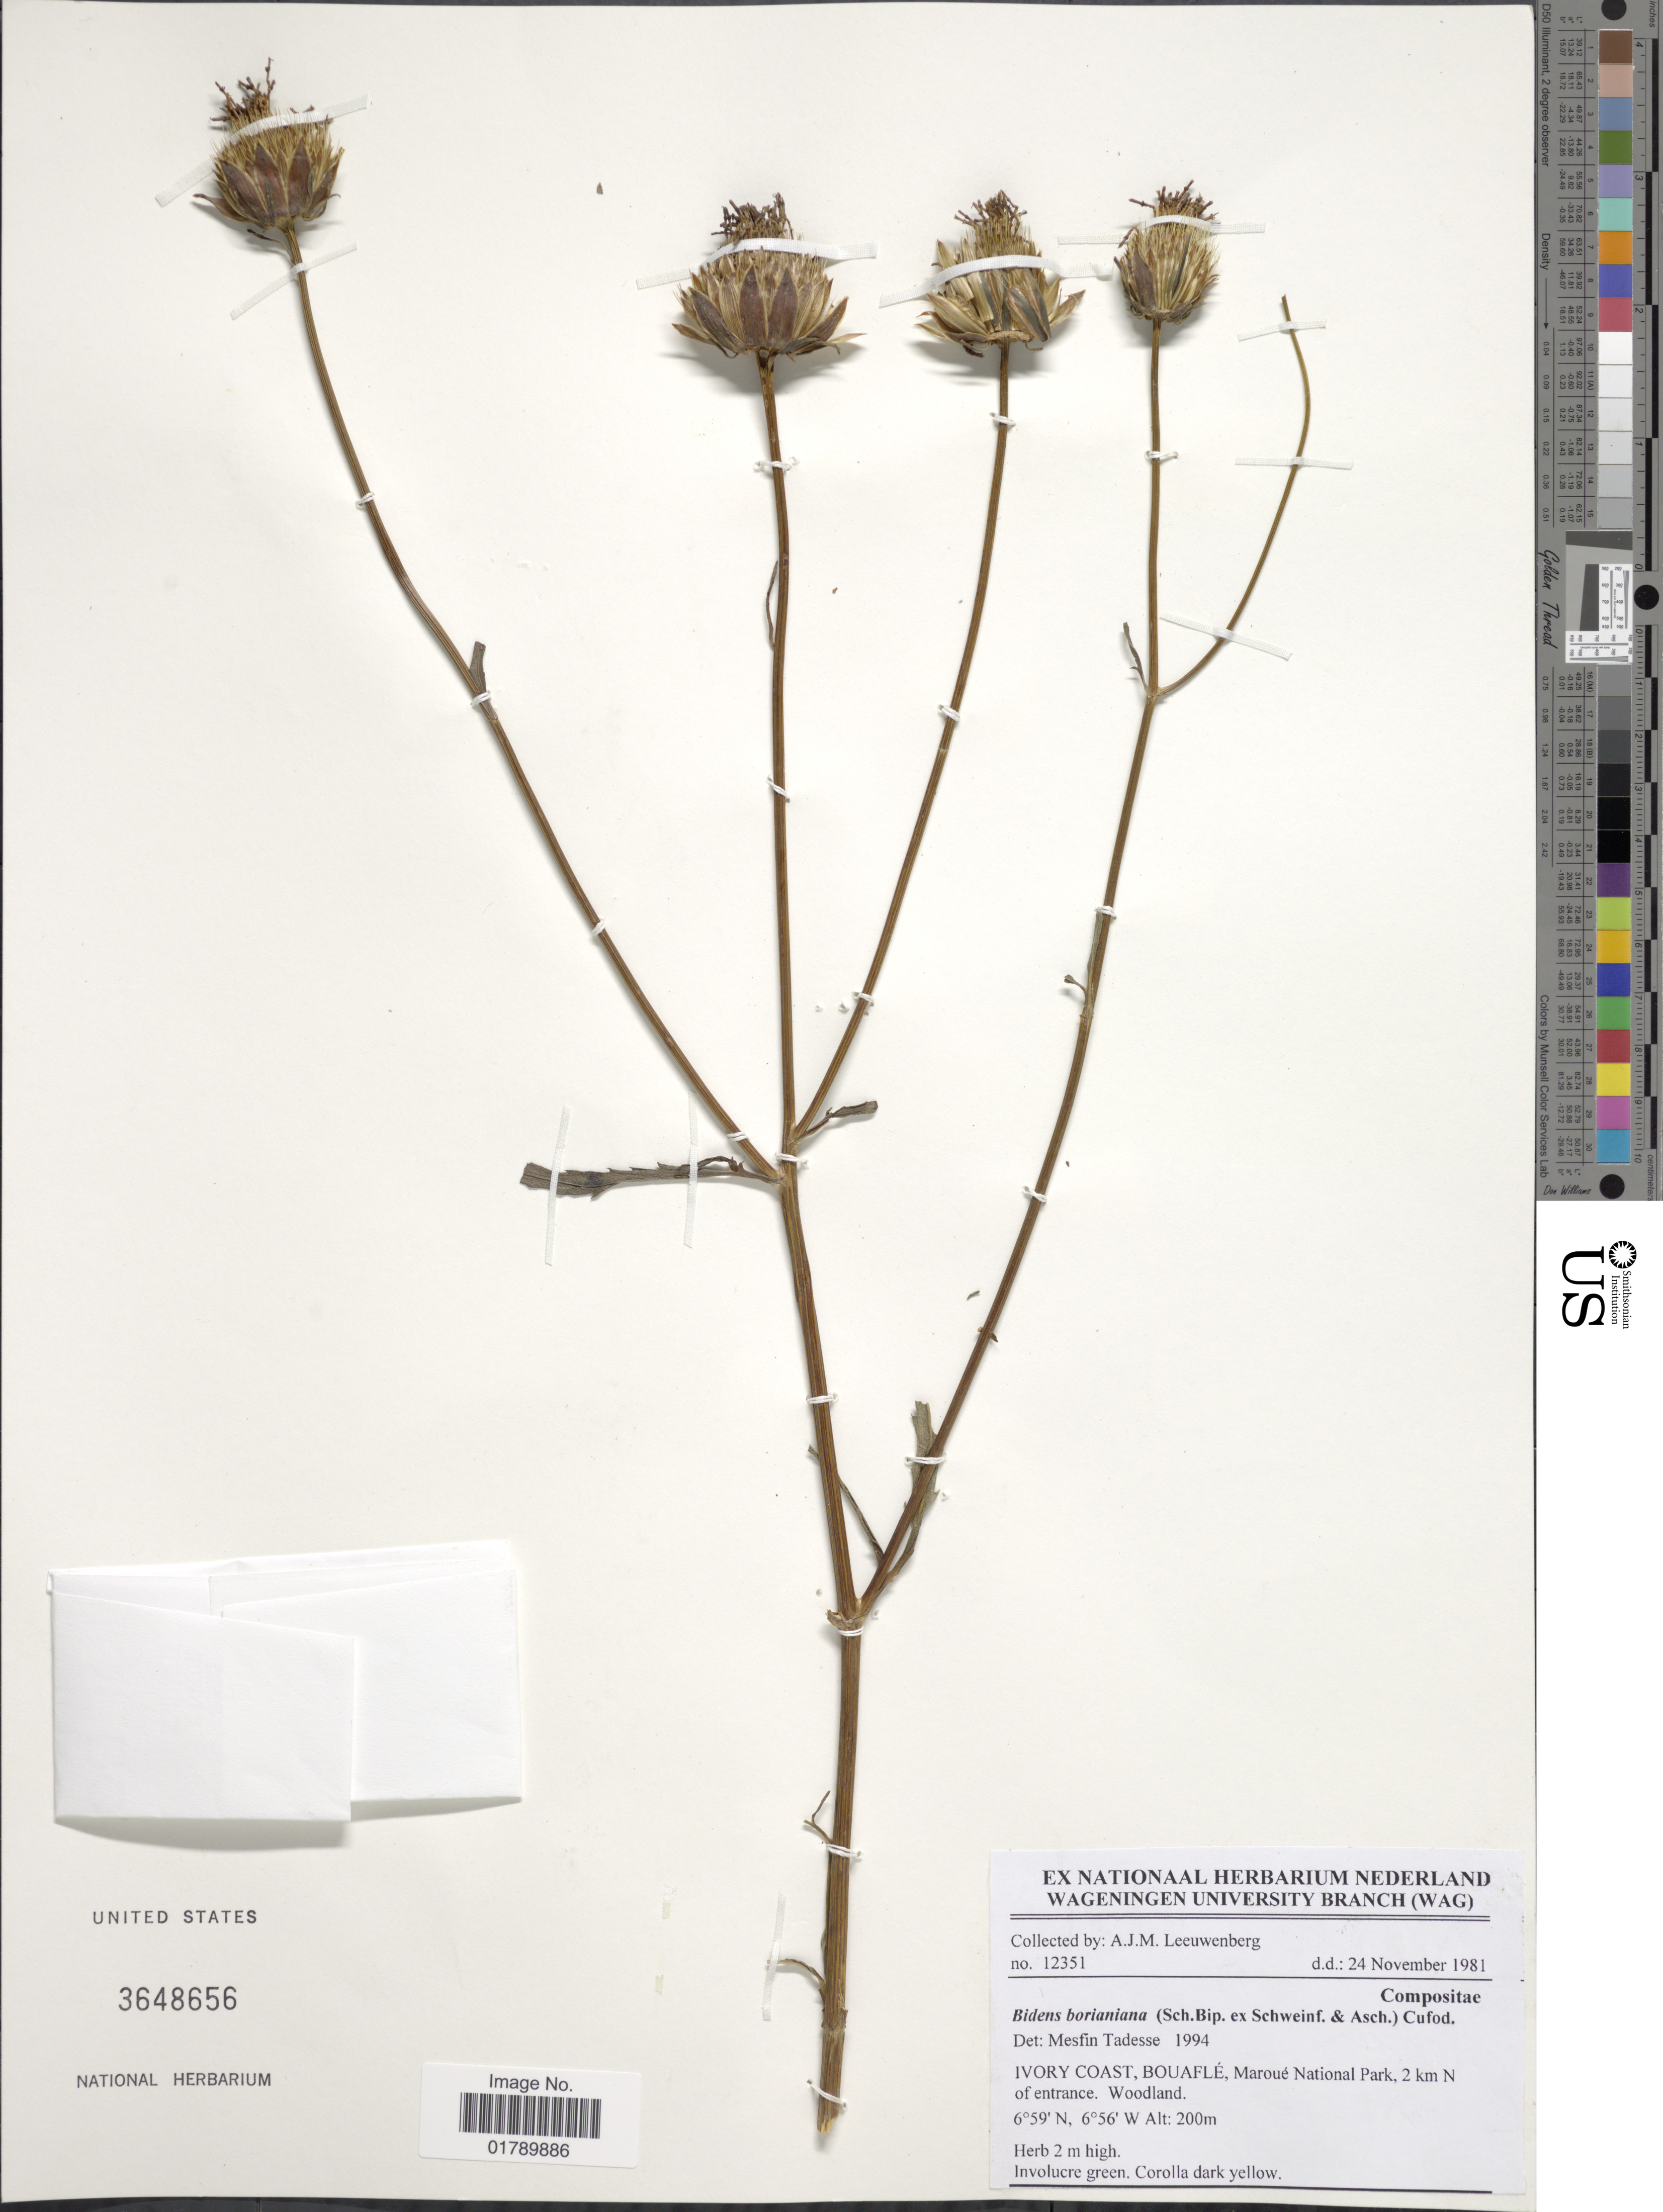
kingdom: Plantae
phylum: Tracheophyta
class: Magnoliopsida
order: Asterales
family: Asteraceae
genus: Bidens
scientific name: Bidens borianiana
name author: Cufod.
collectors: A. J. M. Leeuwenberg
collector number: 12351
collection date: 1981-11-24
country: Ivory Coast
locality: Ivory Coast, Bouafle, Maroue National Park, 2 km N of entrance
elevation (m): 200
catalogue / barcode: US 3648656